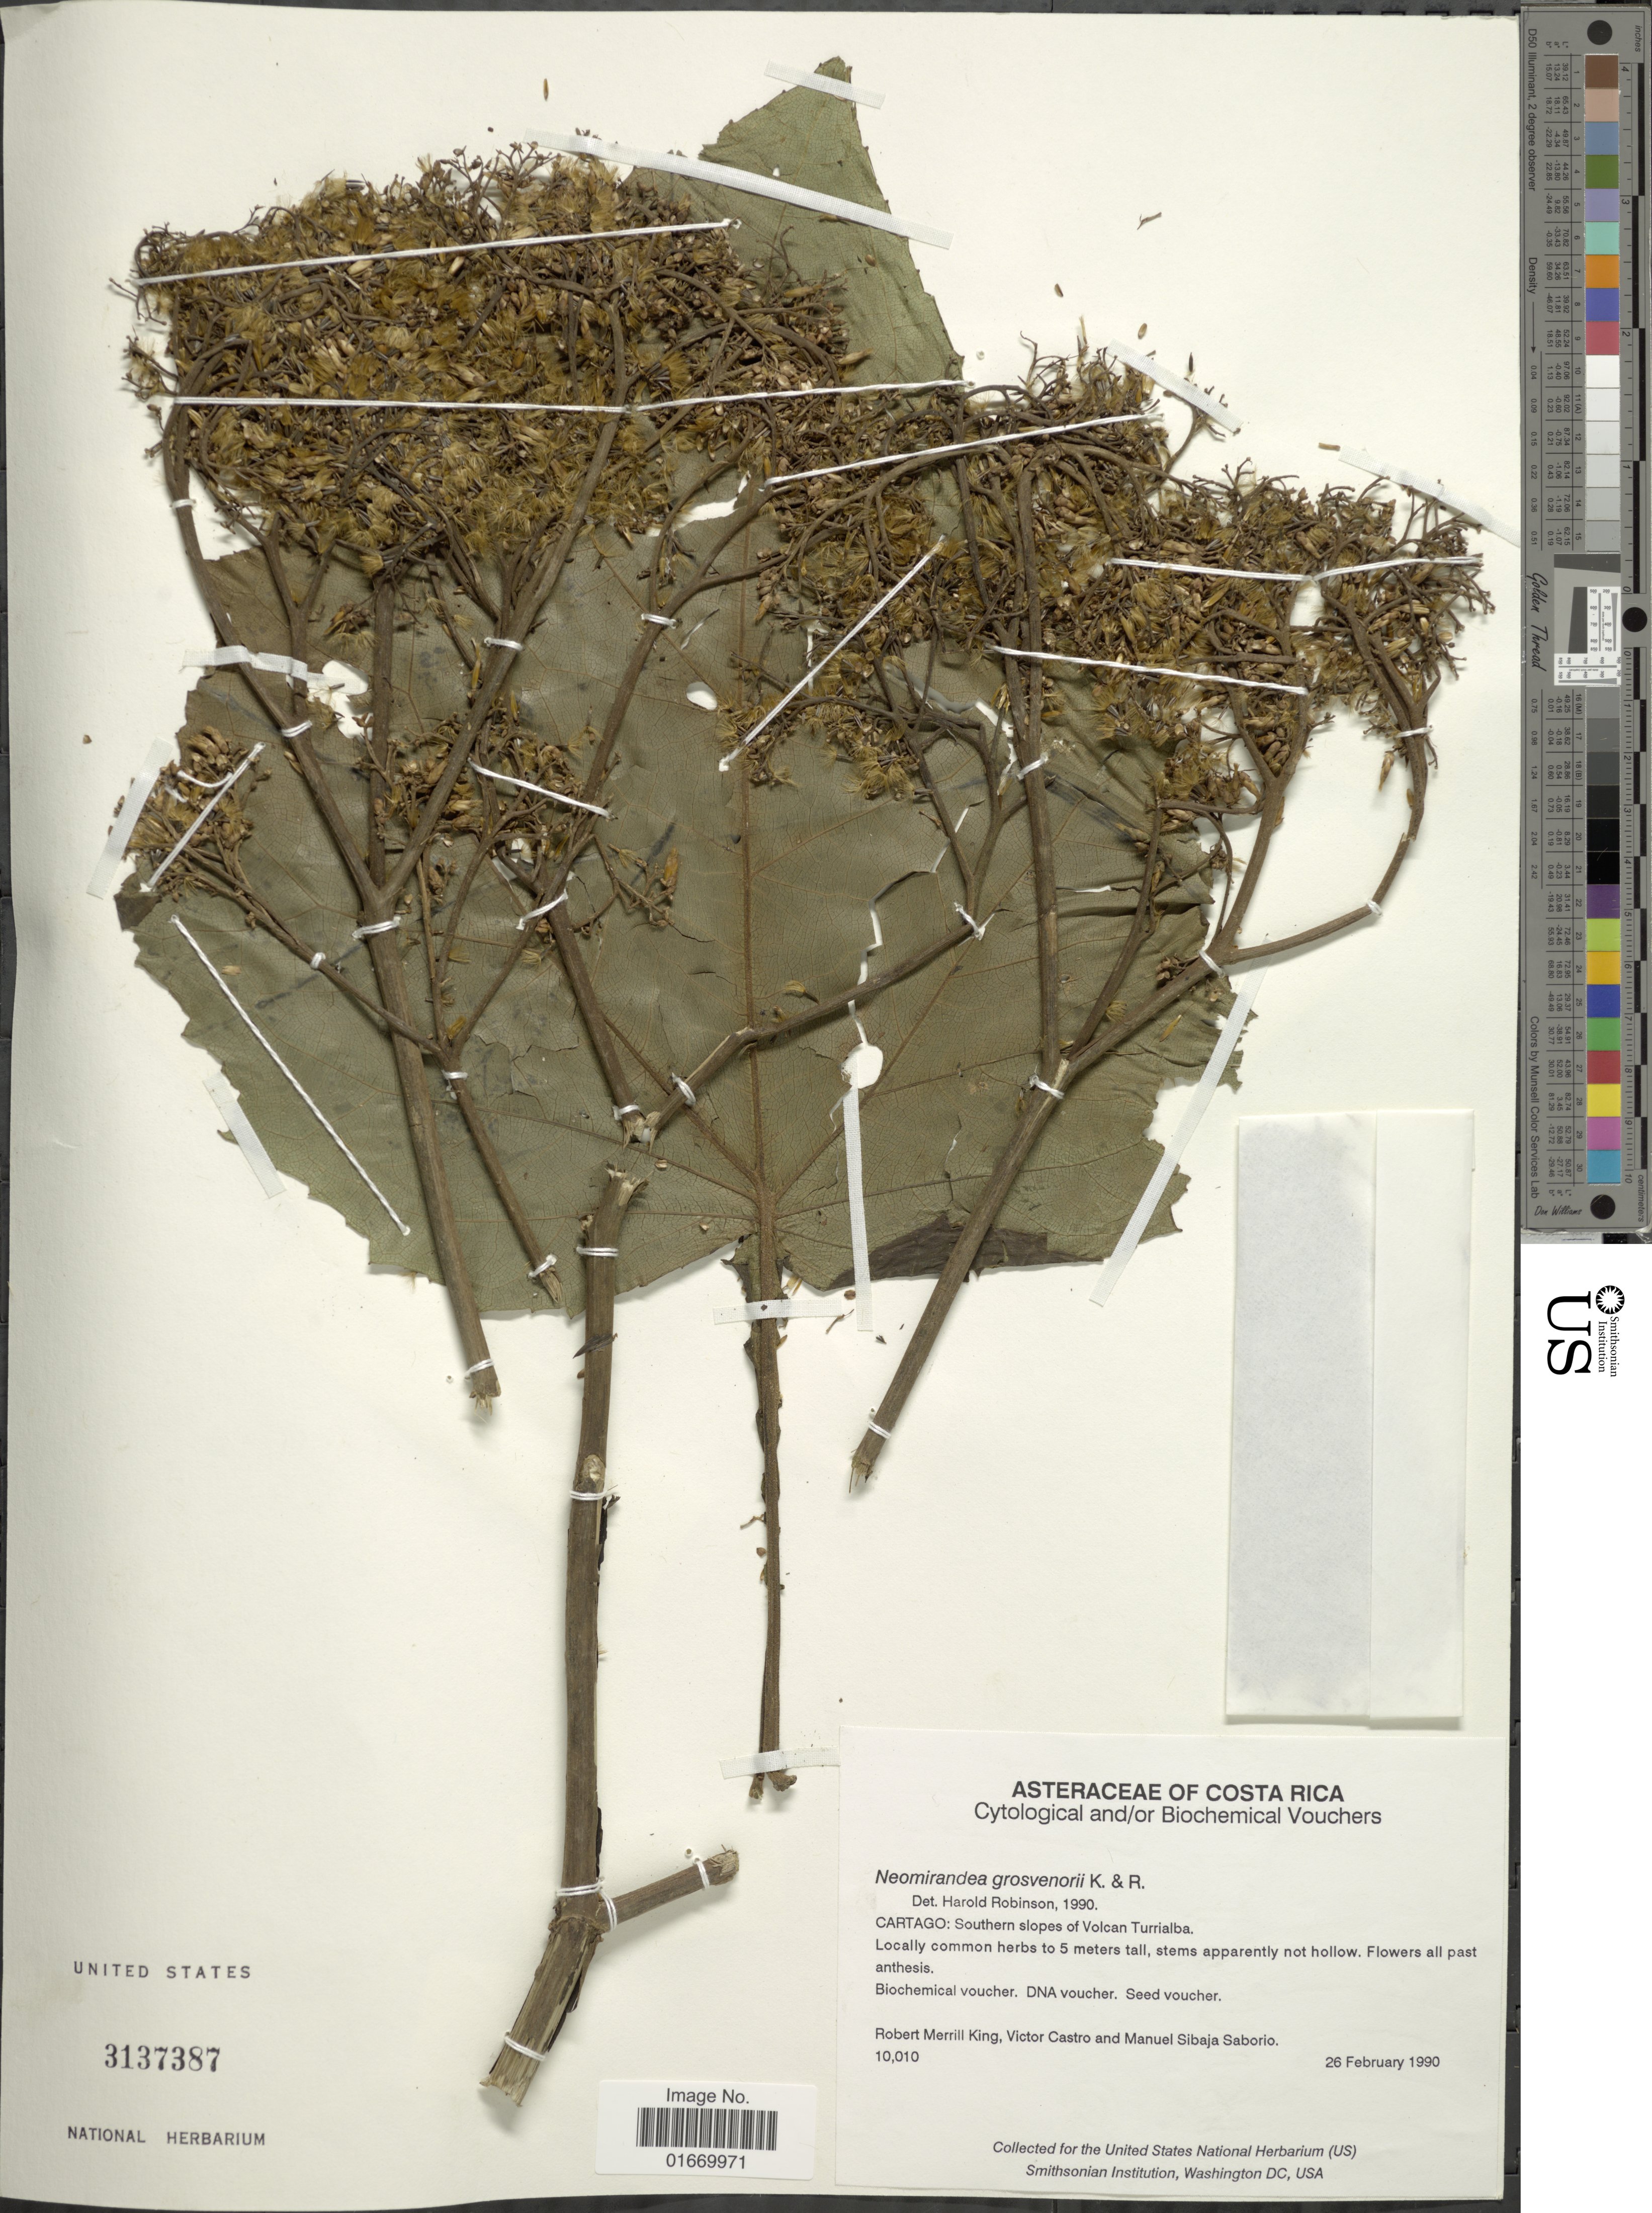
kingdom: Plantae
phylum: Tracheophyta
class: Magnoliopsida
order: Asterales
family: Asteraceae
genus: Neomirandea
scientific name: Neomirandea grosvenorii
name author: R.M. King & H. Rob.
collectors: R. M. King, V. Castro & M. Saborio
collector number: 10010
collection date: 1990-02-26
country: Costa Rica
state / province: Cartago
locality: Southern slopes of Volcan Turrialba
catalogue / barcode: US 3137387